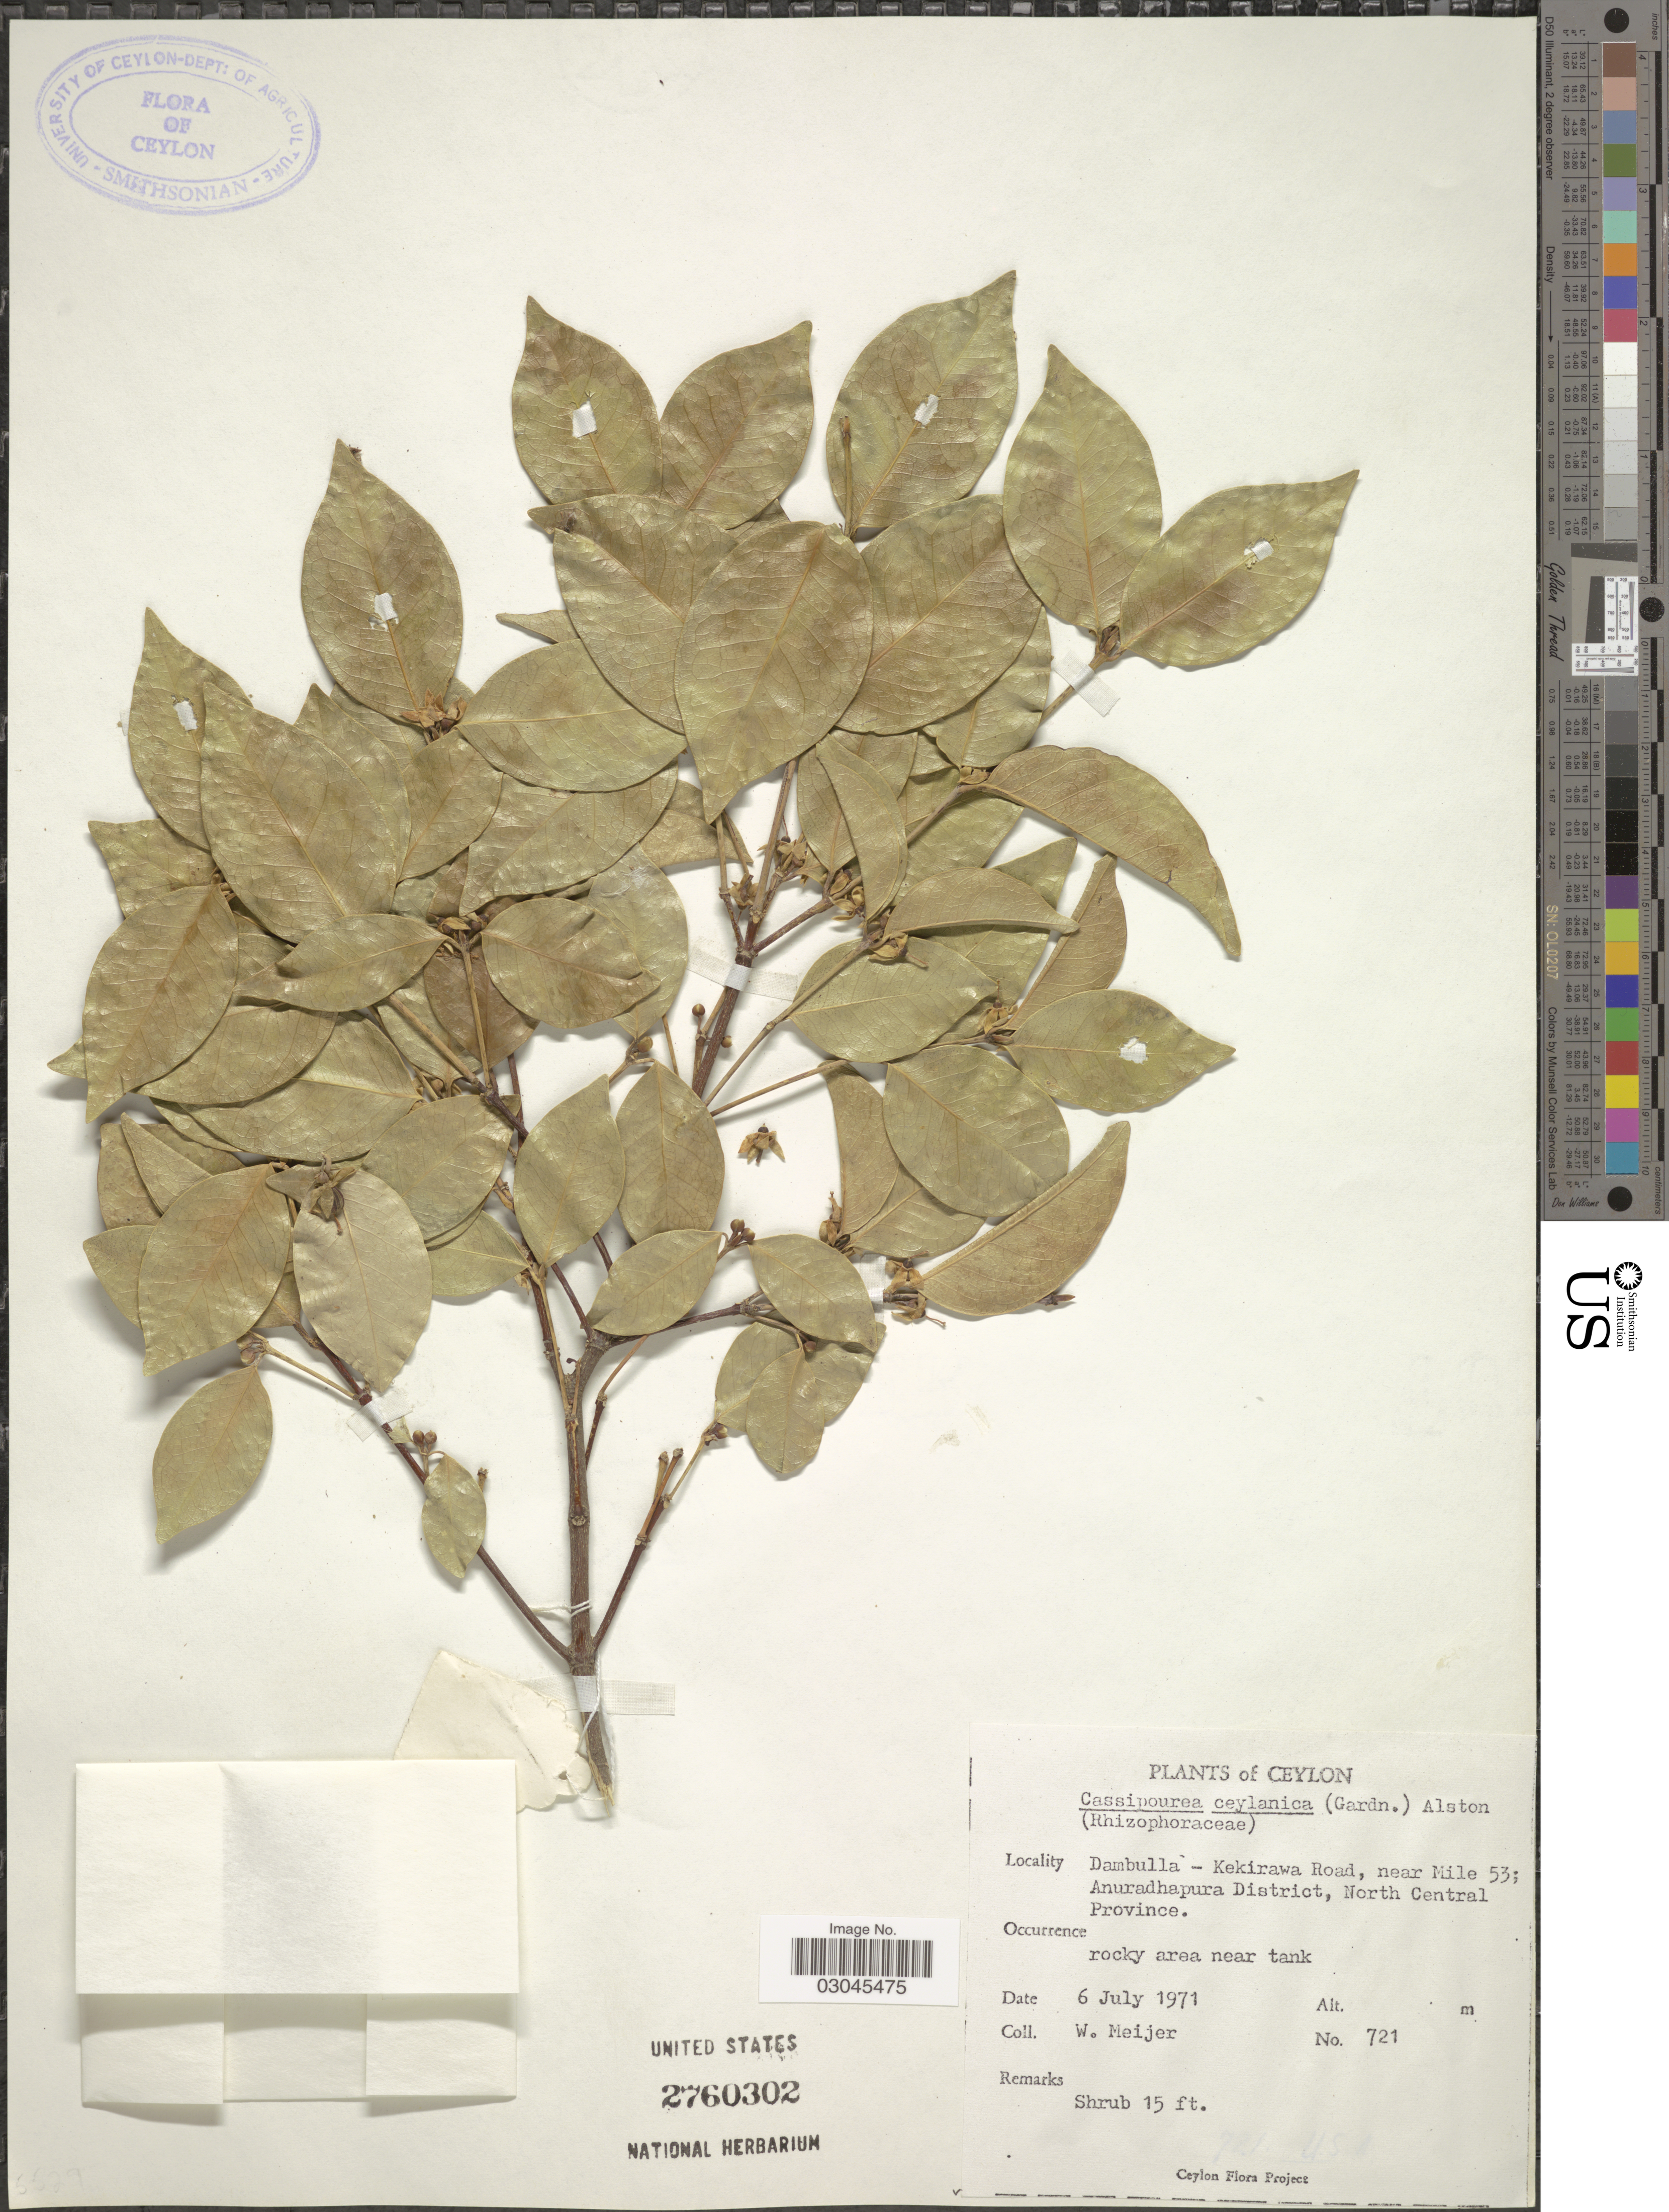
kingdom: Plantae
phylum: Tracheophyta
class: Magnoliopsida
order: Malpighiales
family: Rhizophoraceae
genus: Cassipourea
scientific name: Cassipourea ceylanica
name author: (Gardner) Alston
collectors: W. Meijer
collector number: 721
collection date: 1971-07-06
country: Sri Lanka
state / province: North Central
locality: Ceylon. Dambulla-Kekirawa Road, near Mile 53; Anuradhapura District, North Central Province.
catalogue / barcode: US 2760302